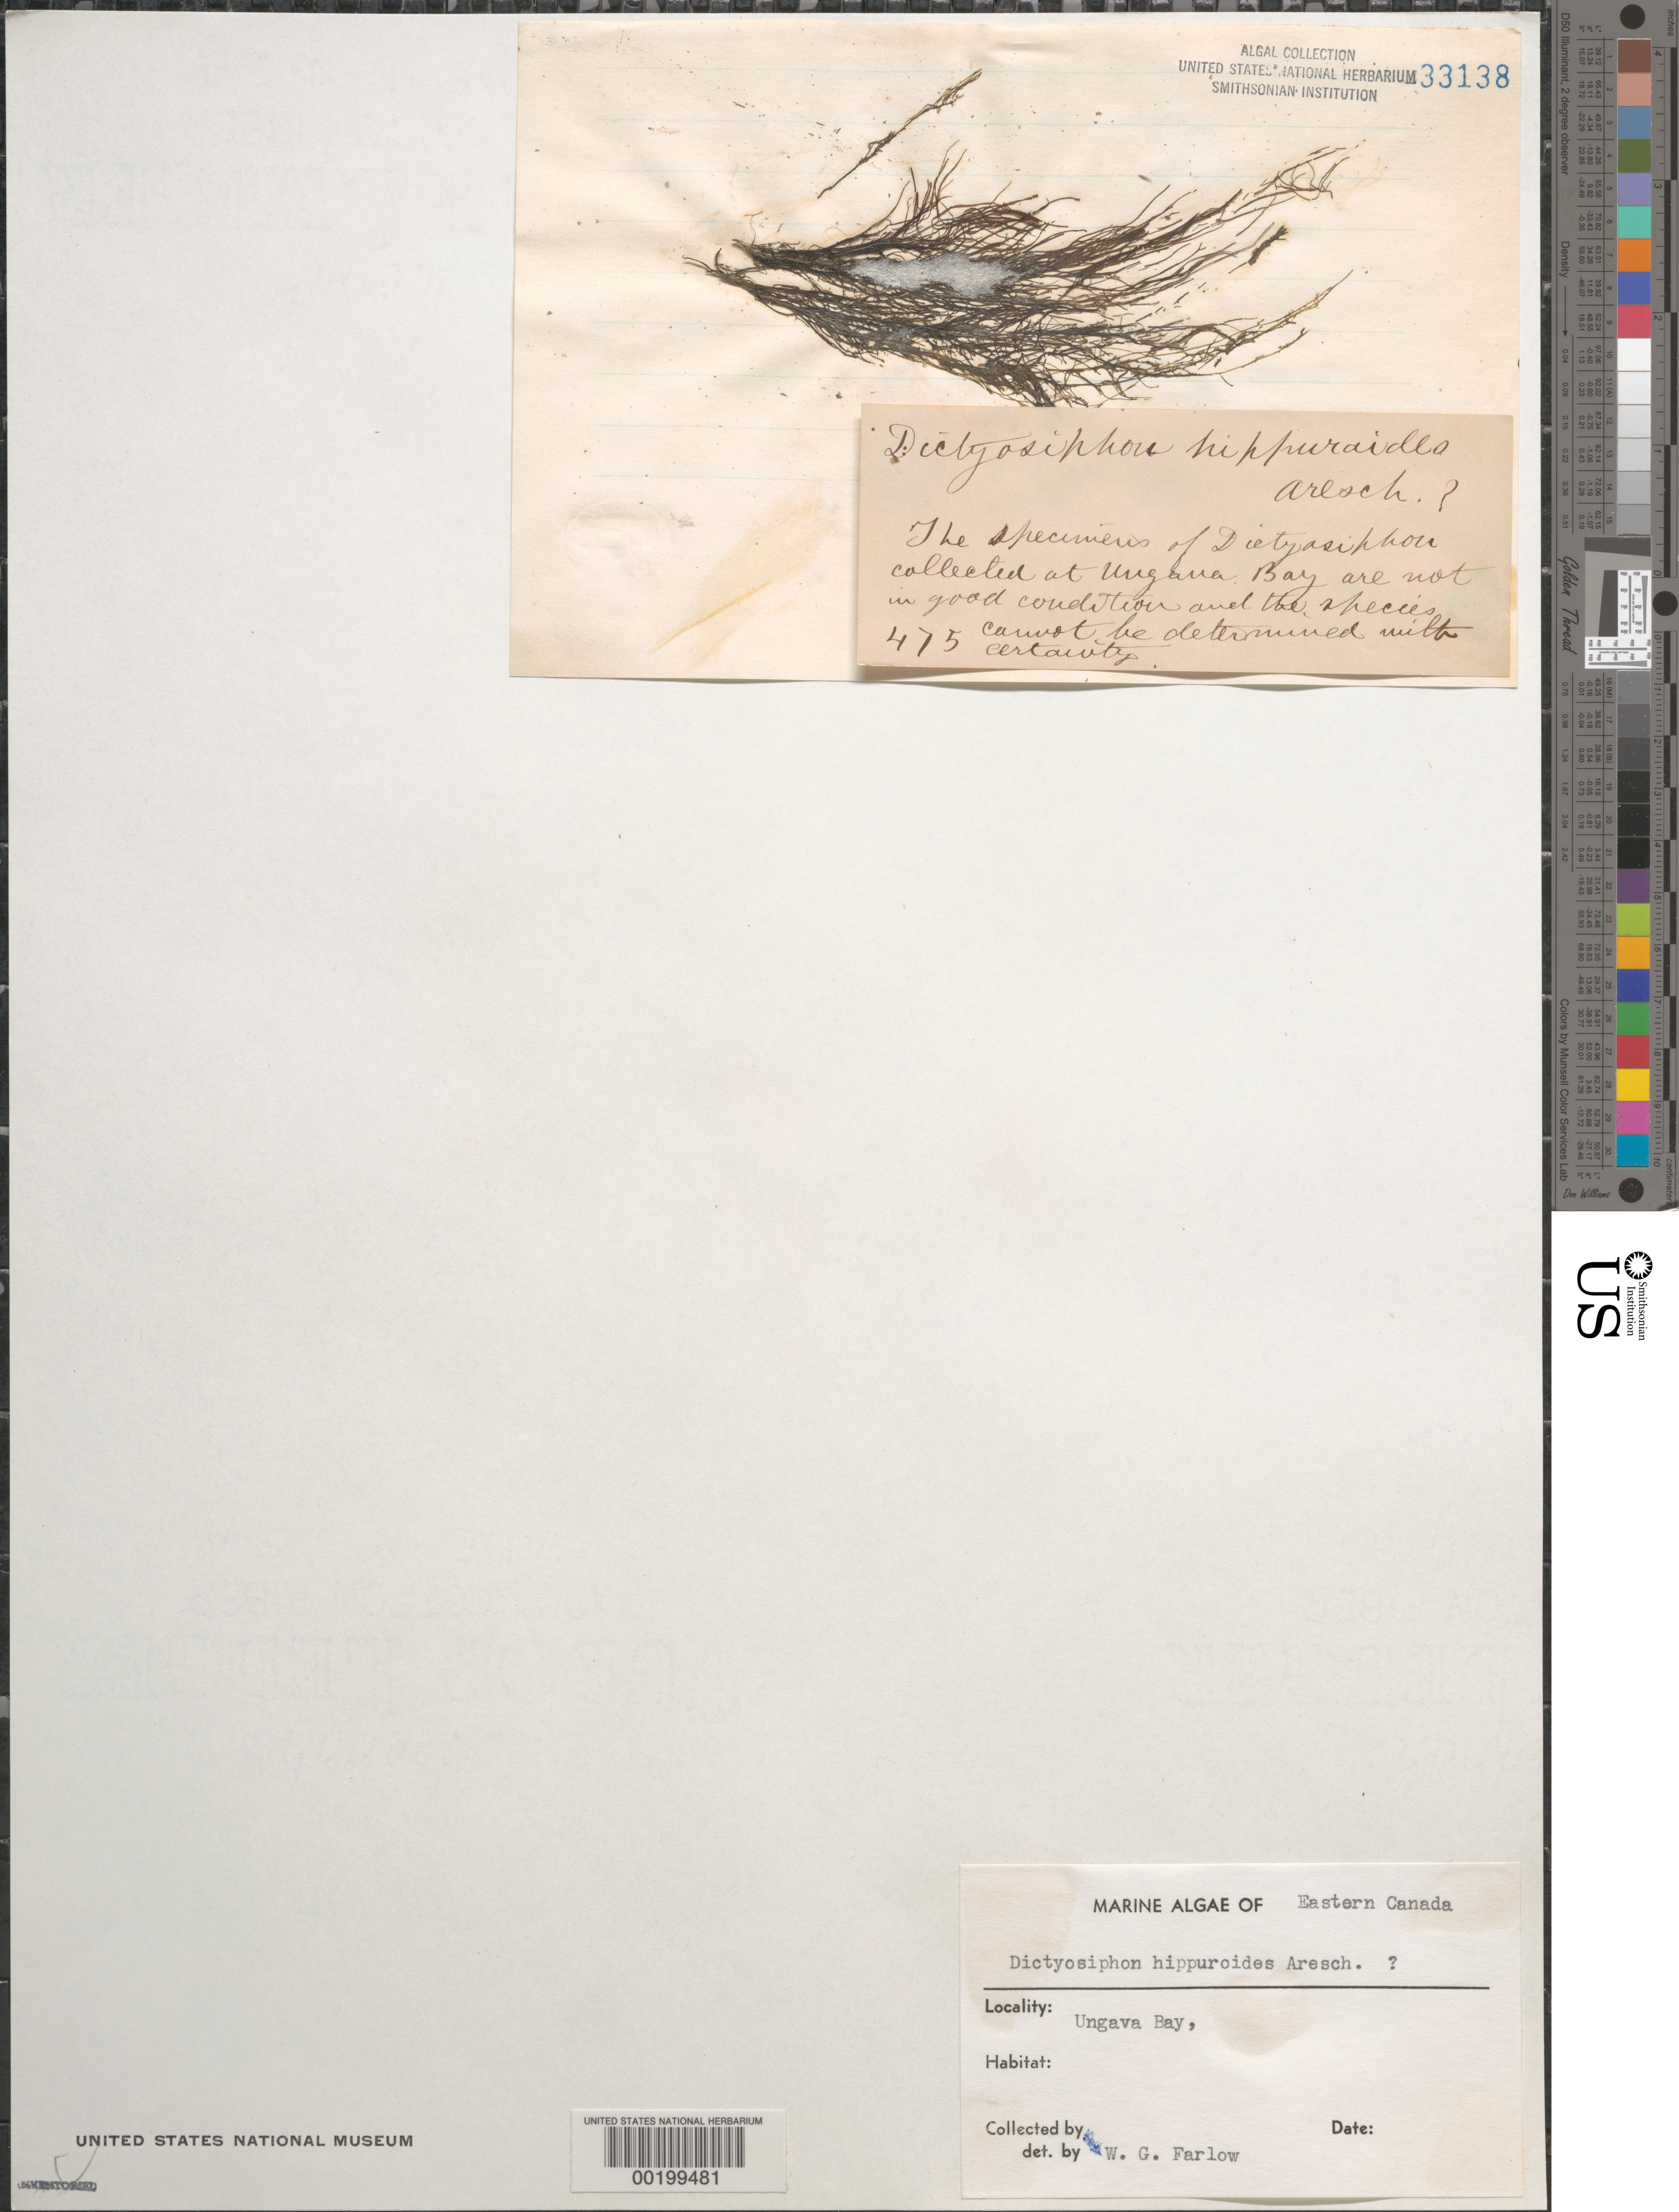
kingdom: Chromista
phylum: Ochrophyta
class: Phaeophyceae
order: Dictyosiphonales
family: Dictyosiphonaceae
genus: Dictyosiphon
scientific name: Dictyosiphon foeniculaceus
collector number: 475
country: Canada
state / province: Quebec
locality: Ungava bay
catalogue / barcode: US 33138